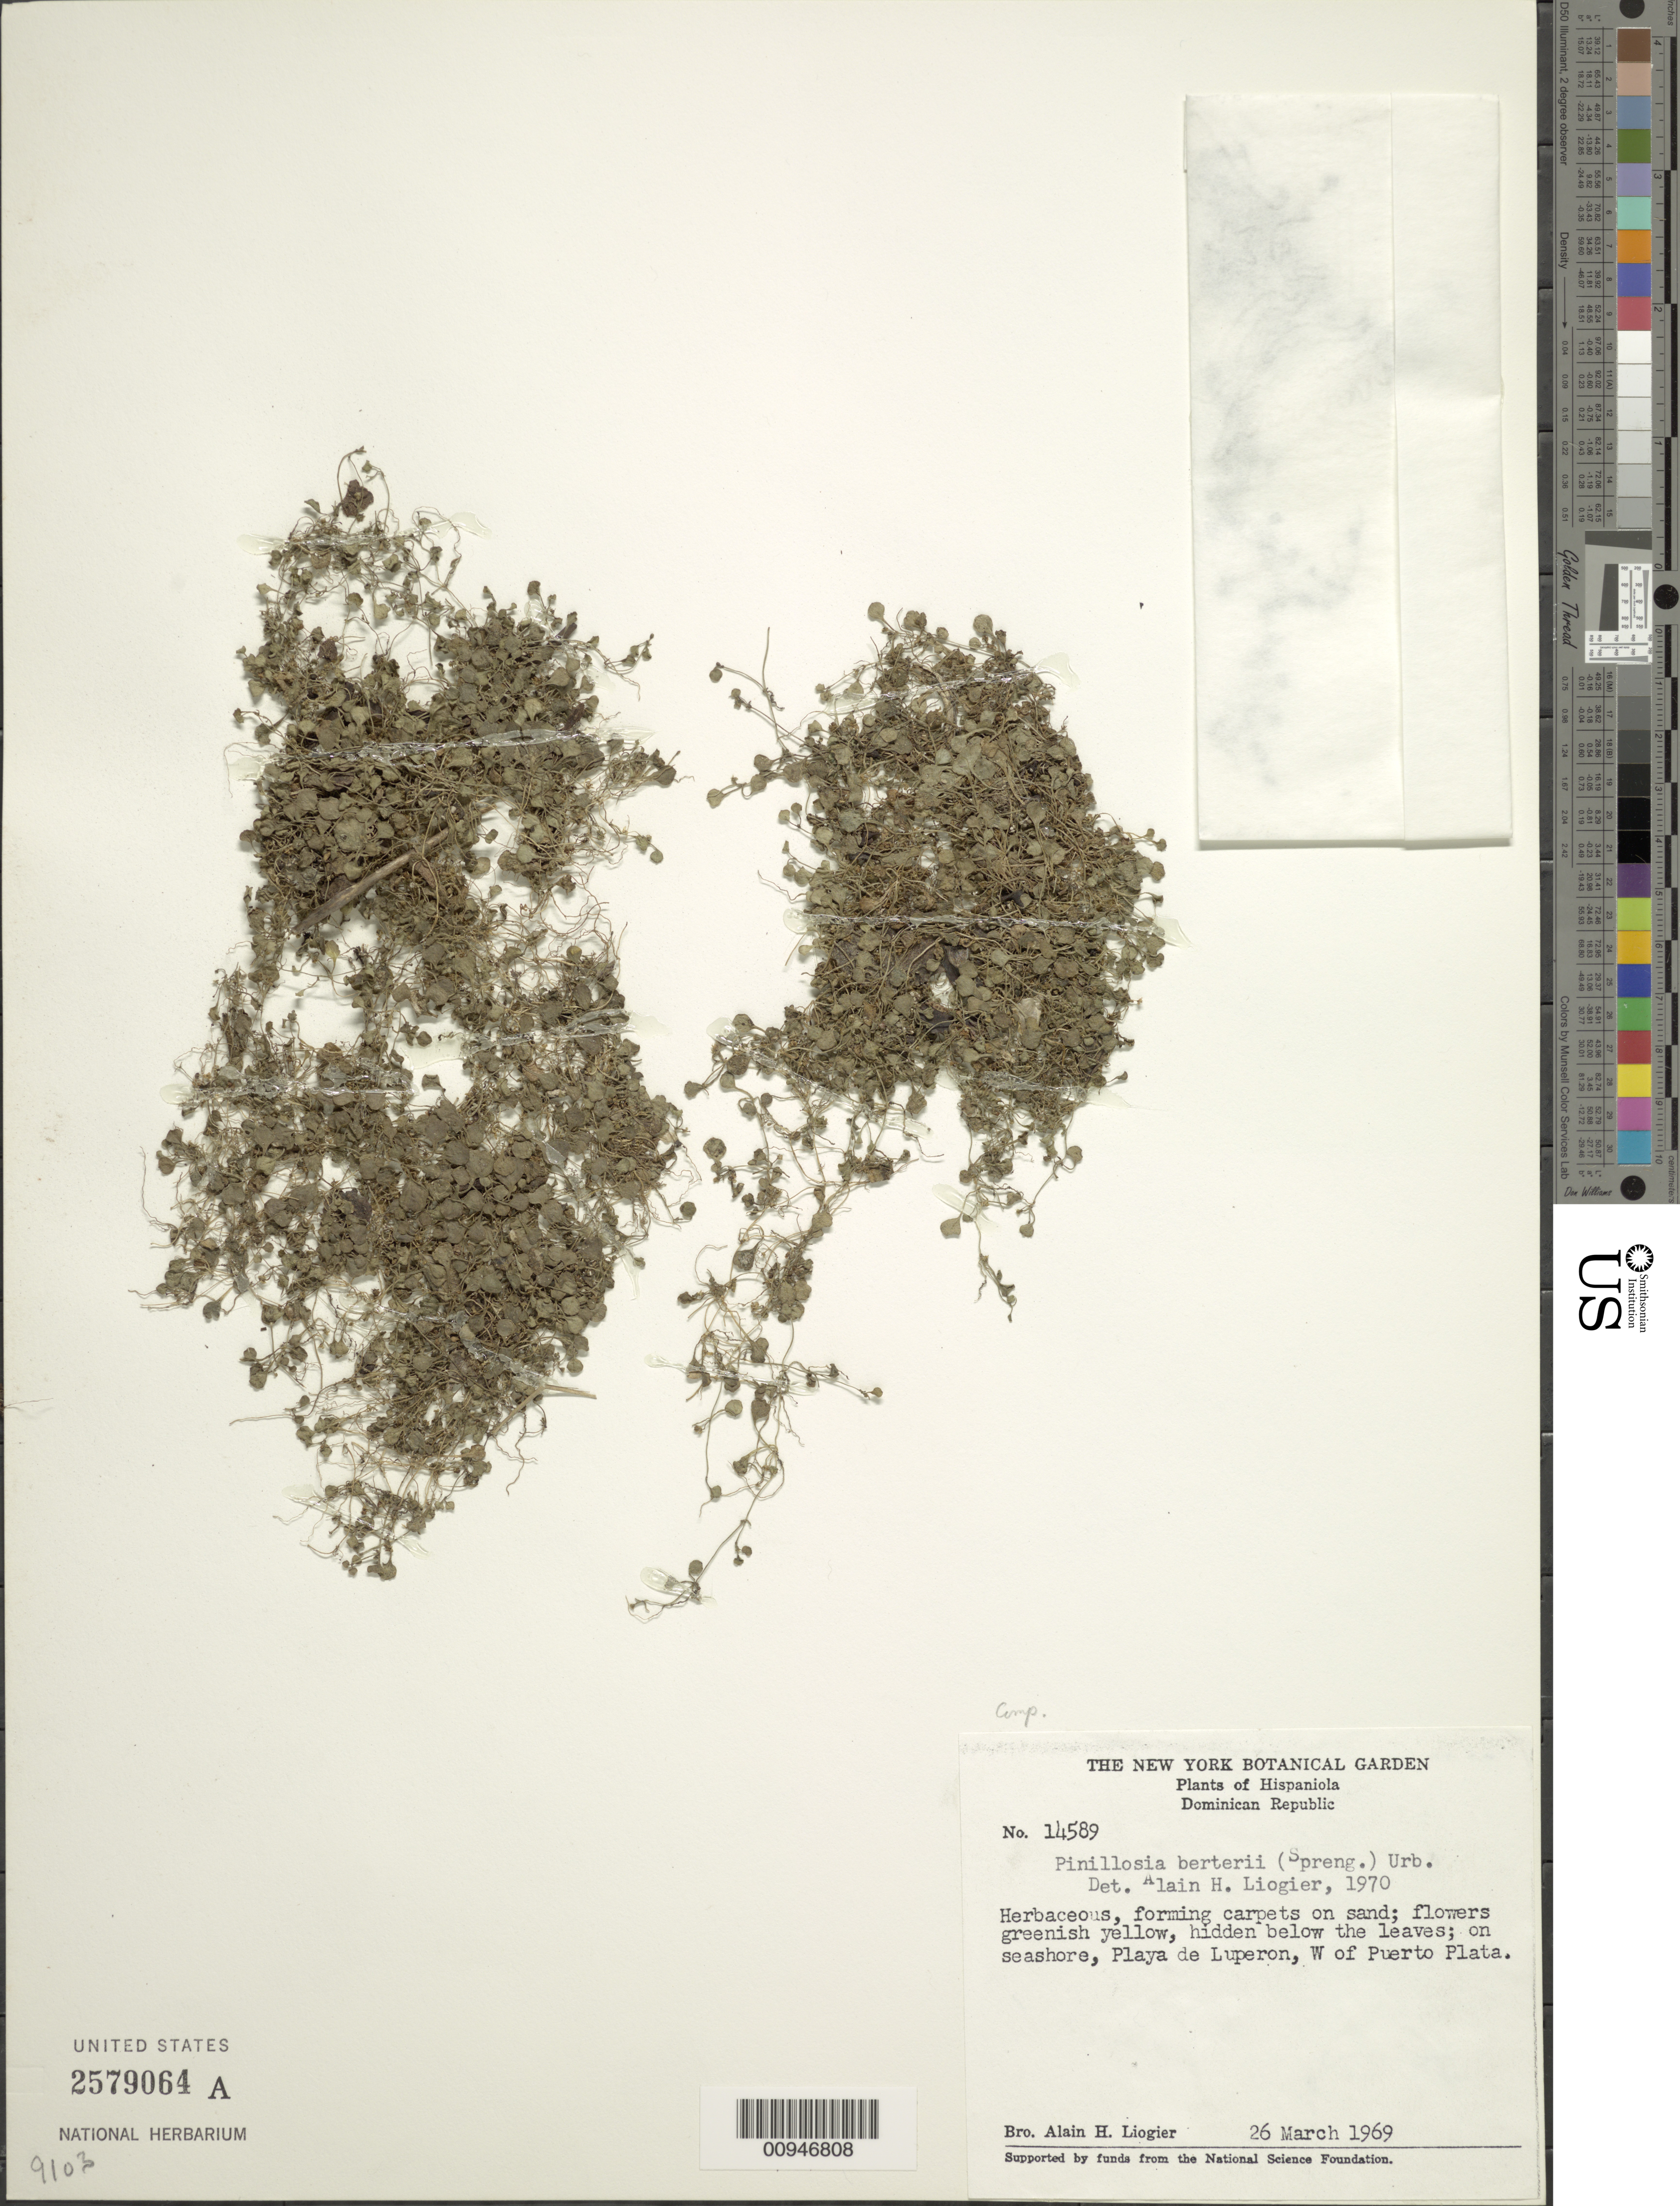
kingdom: Plantae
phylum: Tracheophyta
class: Magnoliopsida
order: Asterales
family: Asteraceae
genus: Pinillosia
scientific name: Pinillosia berteri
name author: (Spreng.) Urb.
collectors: A. H. Liogier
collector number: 14589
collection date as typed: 26 Mar 1969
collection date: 1969-03-26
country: Dominican Republic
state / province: Puerto Plata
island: Hispaniola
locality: Playa de Luperon, W of Puerto Plata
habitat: On the seashore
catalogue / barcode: US 2579064